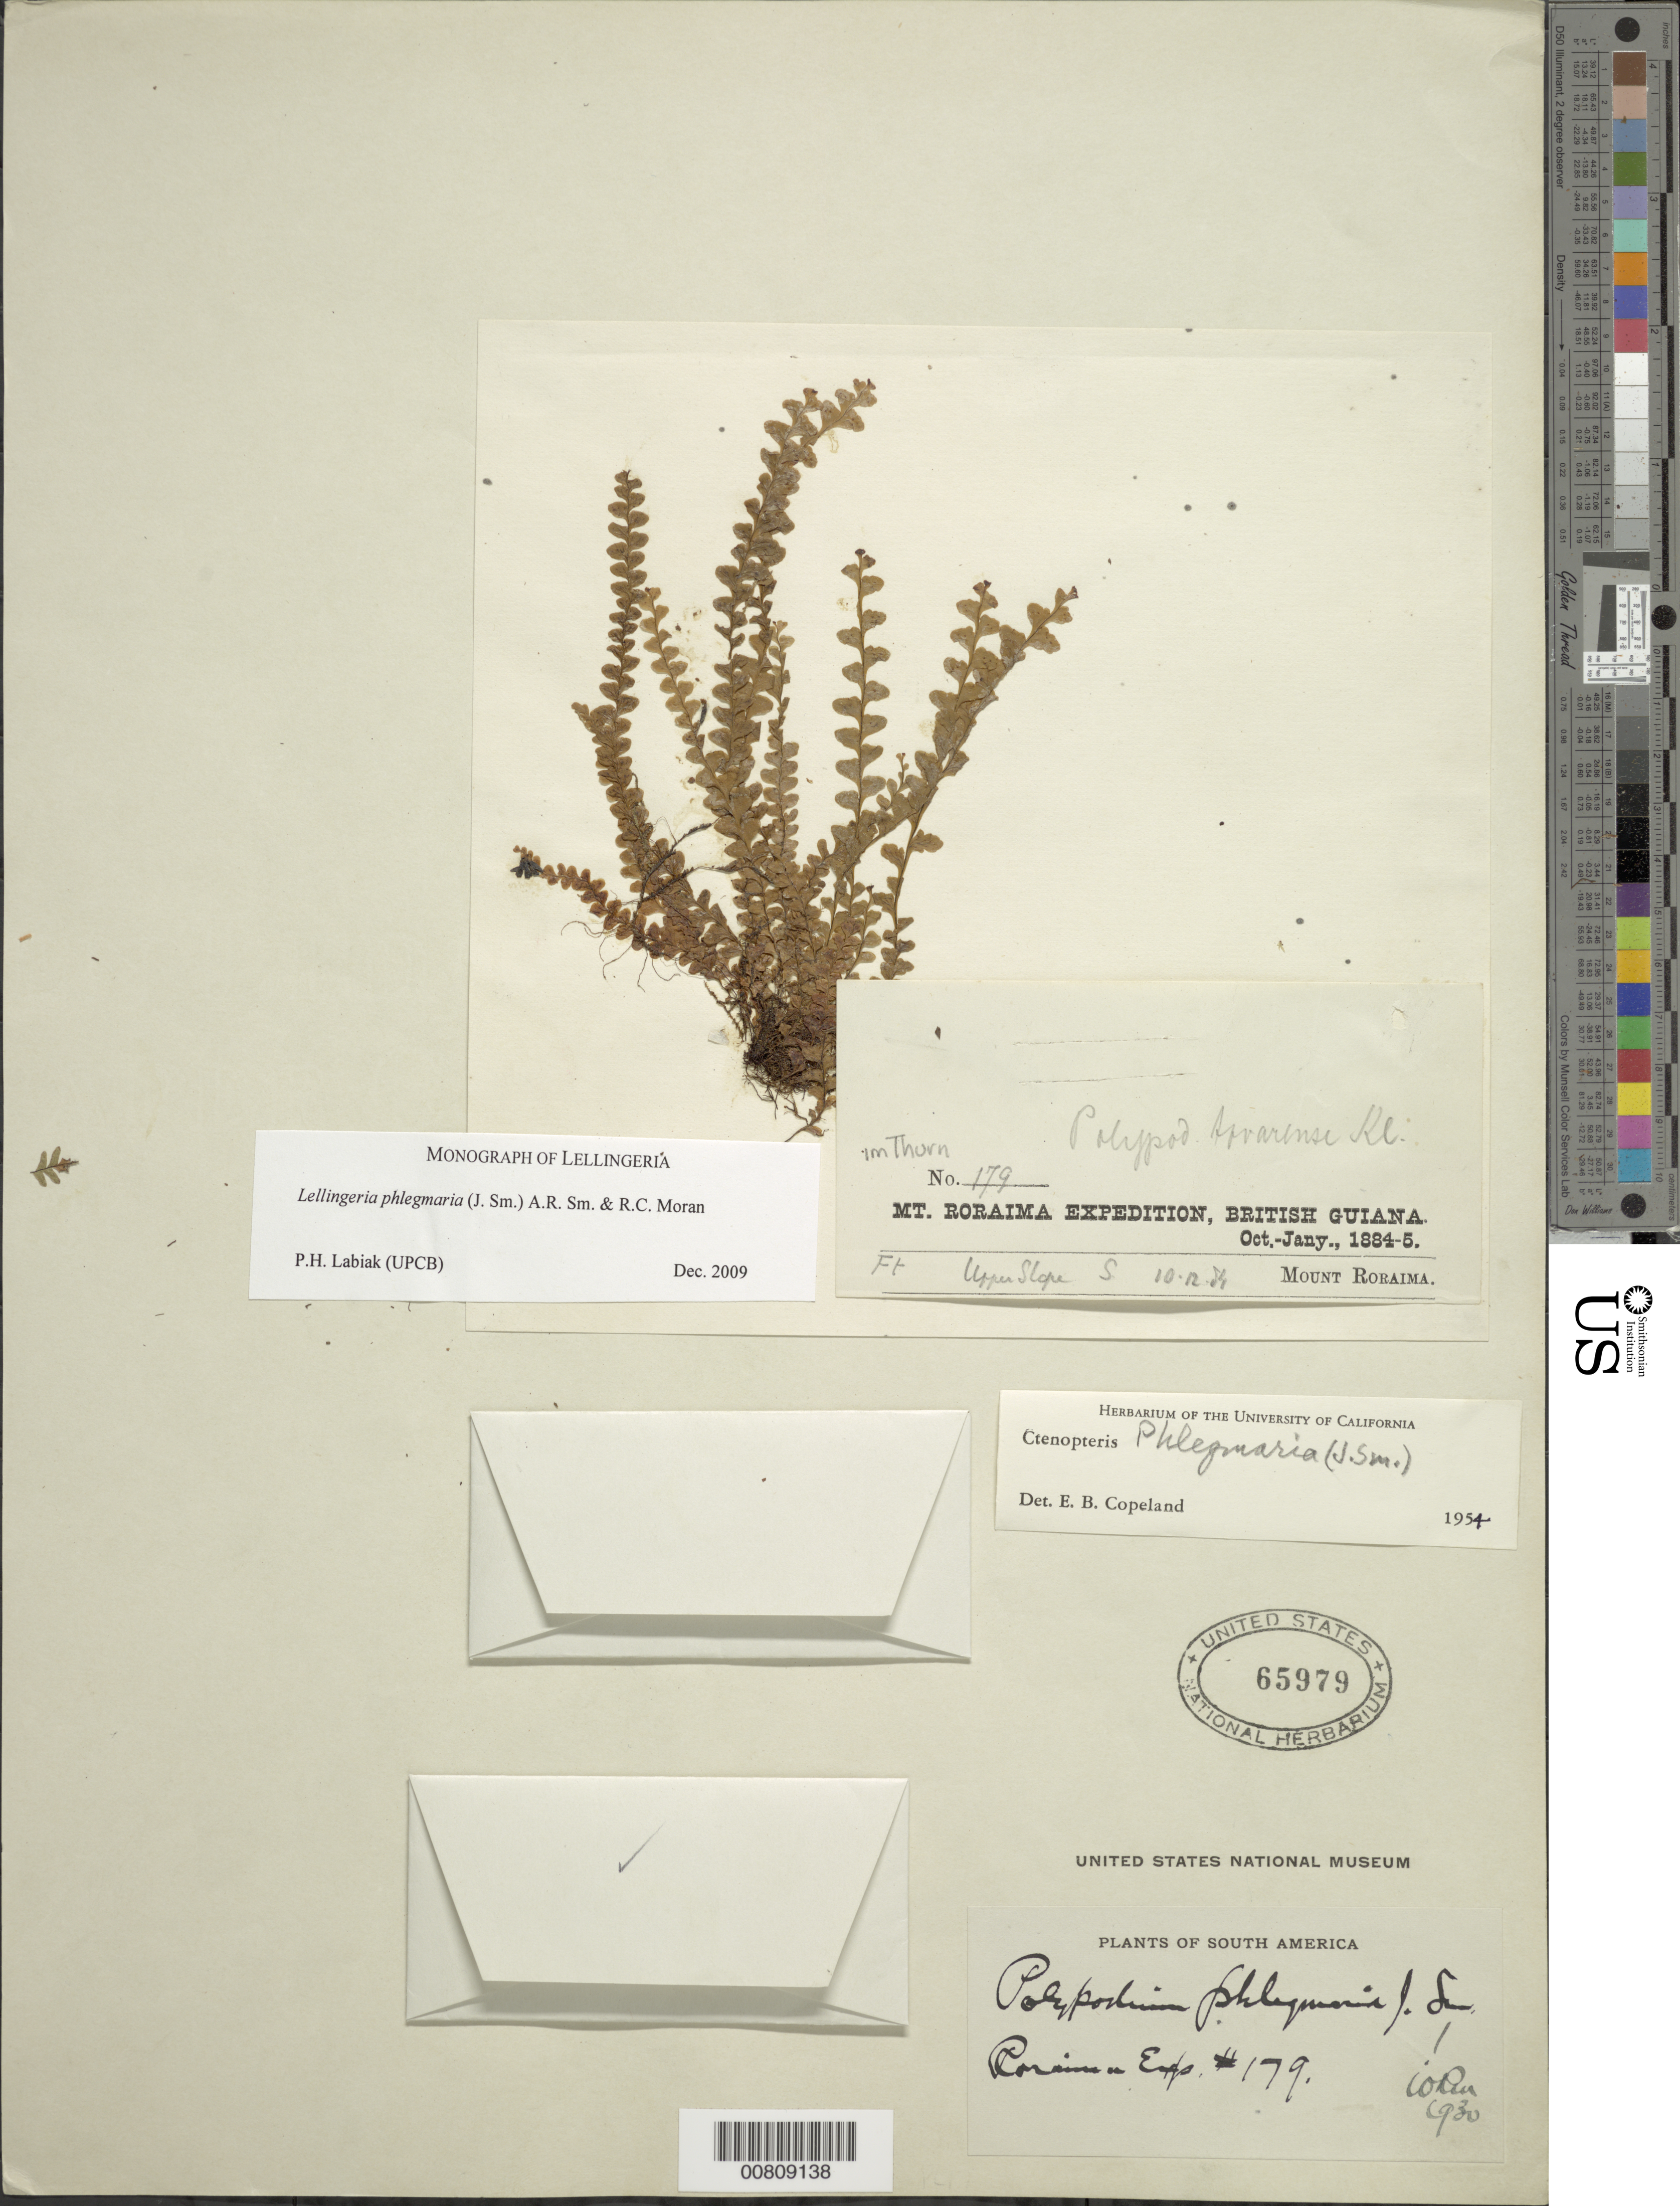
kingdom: Plantae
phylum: Tracheophyta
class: Polypodiopsida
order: Polypodiales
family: Polypodiaceae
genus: Lellingeria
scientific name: Lellingeria phlegmaria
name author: (J. Sm.) A.R. Sm. & R.C. Moran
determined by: Labiak, P. H.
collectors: E. F. im Thurn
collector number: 179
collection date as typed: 10 December 1884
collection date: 1884-12-10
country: Guyana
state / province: Cuyuni-Mazaruni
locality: Mt. Roraima, upper slope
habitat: Upper slope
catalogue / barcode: US 65979